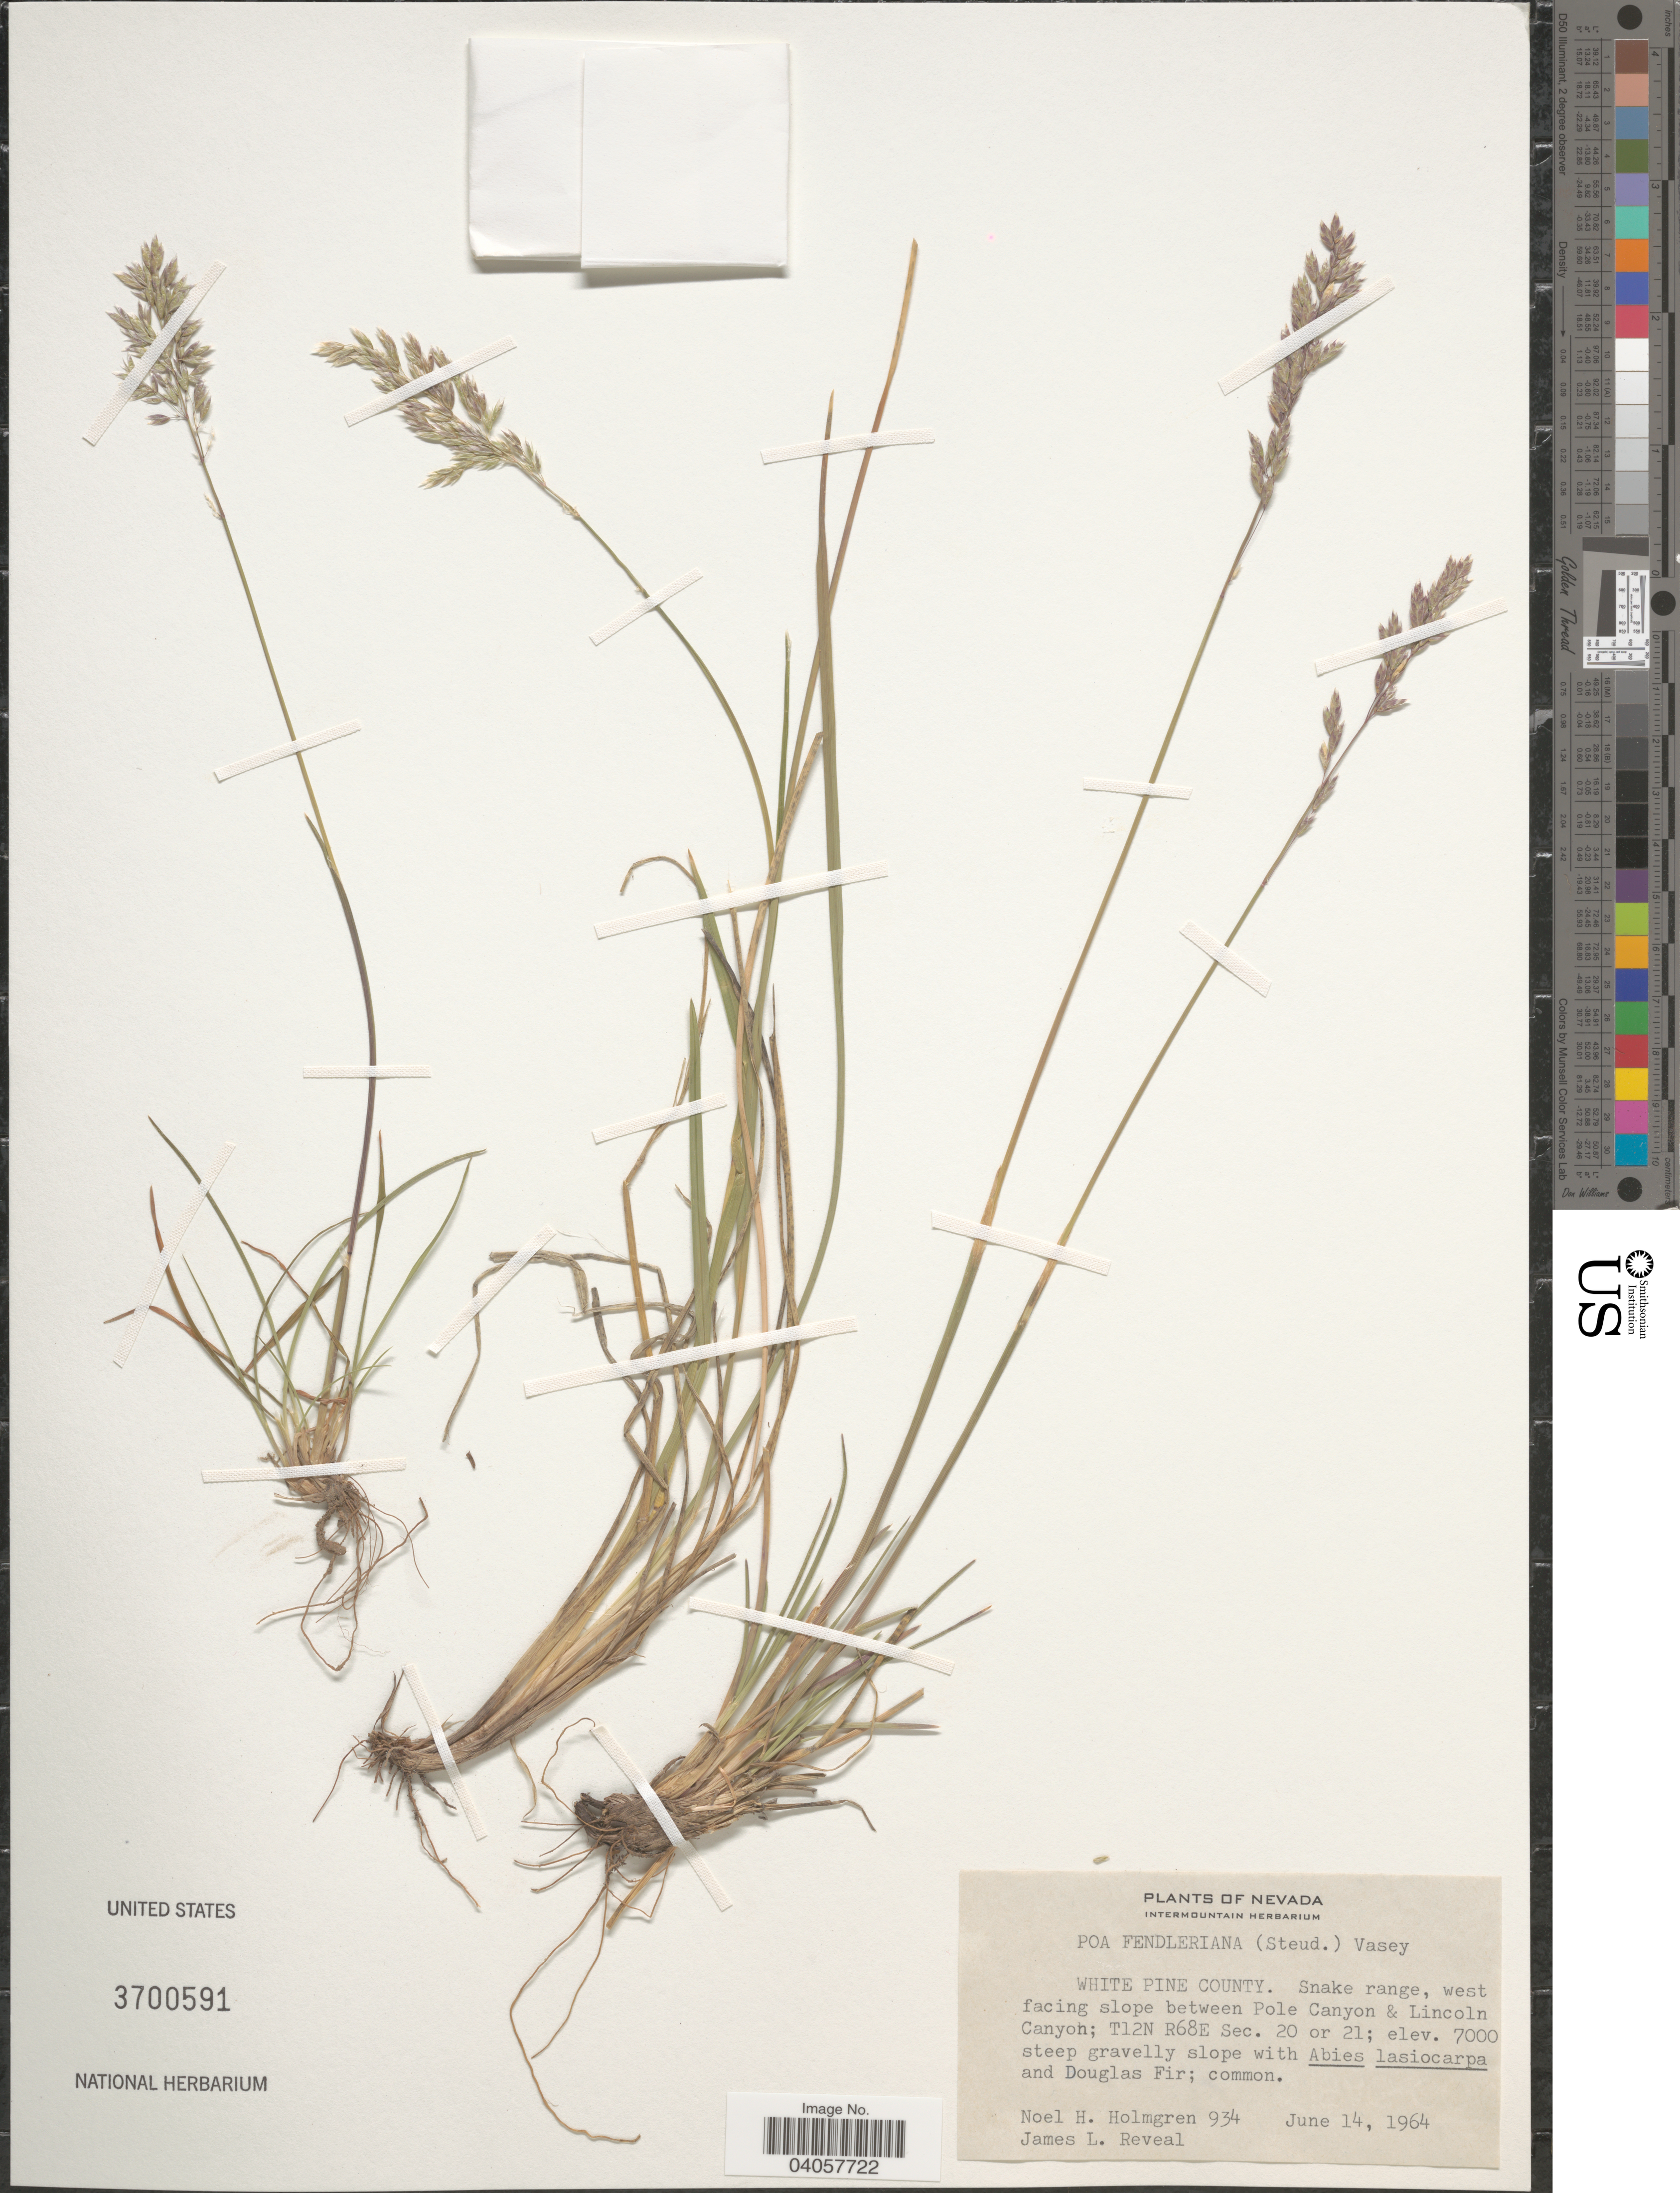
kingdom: Plantae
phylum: Tracheophyta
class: Liliopsida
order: Poales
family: Poaceae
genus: Poa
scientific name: Poa fendleriana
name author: (Steud.) Vasey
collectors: N. H. Holmgren & J. L. Reveal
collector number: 934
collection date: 1964-06-14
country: United States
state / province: Nevada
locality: White Pine County. Snake range, west facing slope between Pole Canyon & Lincoln Canyon; T12N R68E Sec. 20 or 21.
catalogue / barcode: US 3700591